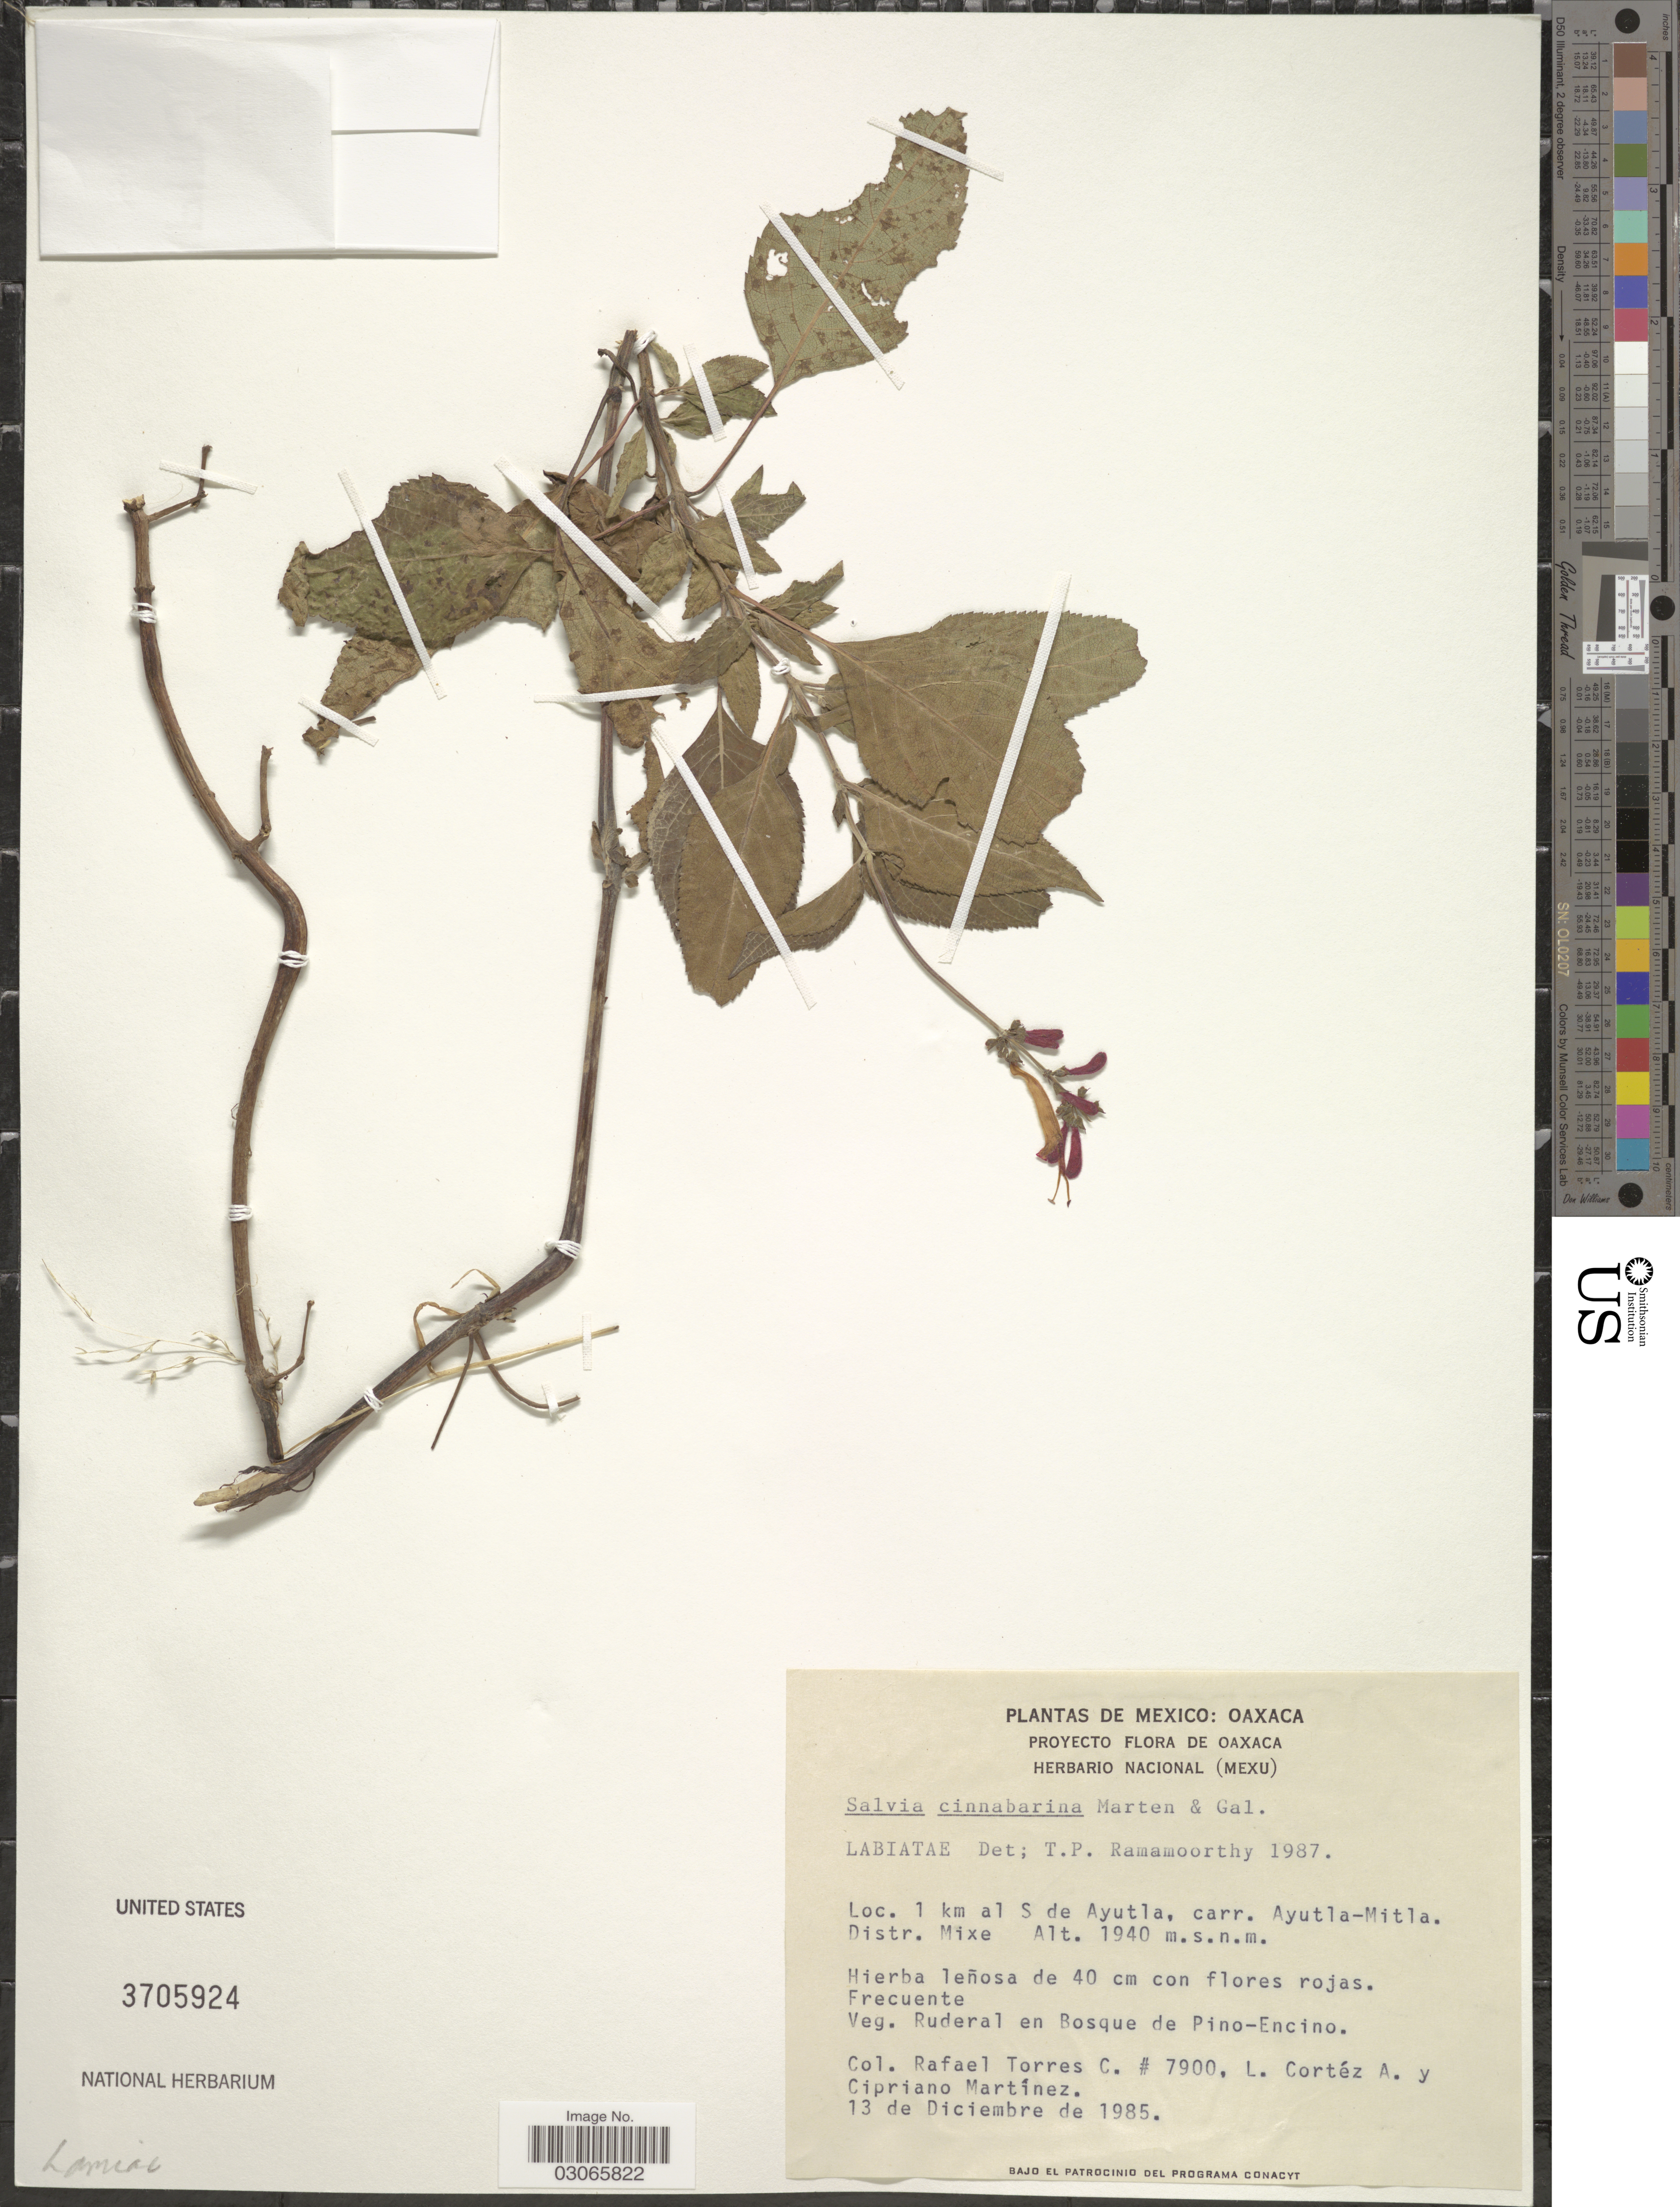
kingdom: Plantae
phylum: Tracheophyta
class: Magnoliopsida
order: Lamiales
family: Lamiaceae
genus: Salvia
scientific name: Salvia cinnabarina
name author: M. Martens & Galeotti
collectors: R. Torres C., L. Cortez A. & C. Martínez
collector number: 7900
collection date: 1985-12-13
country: Mexico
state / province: Oaxaca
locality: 1 km al S de Ayutla, carr. Ayutla-Mitla. Distr. Mixe.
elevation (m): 1940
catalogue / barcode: US 3705924